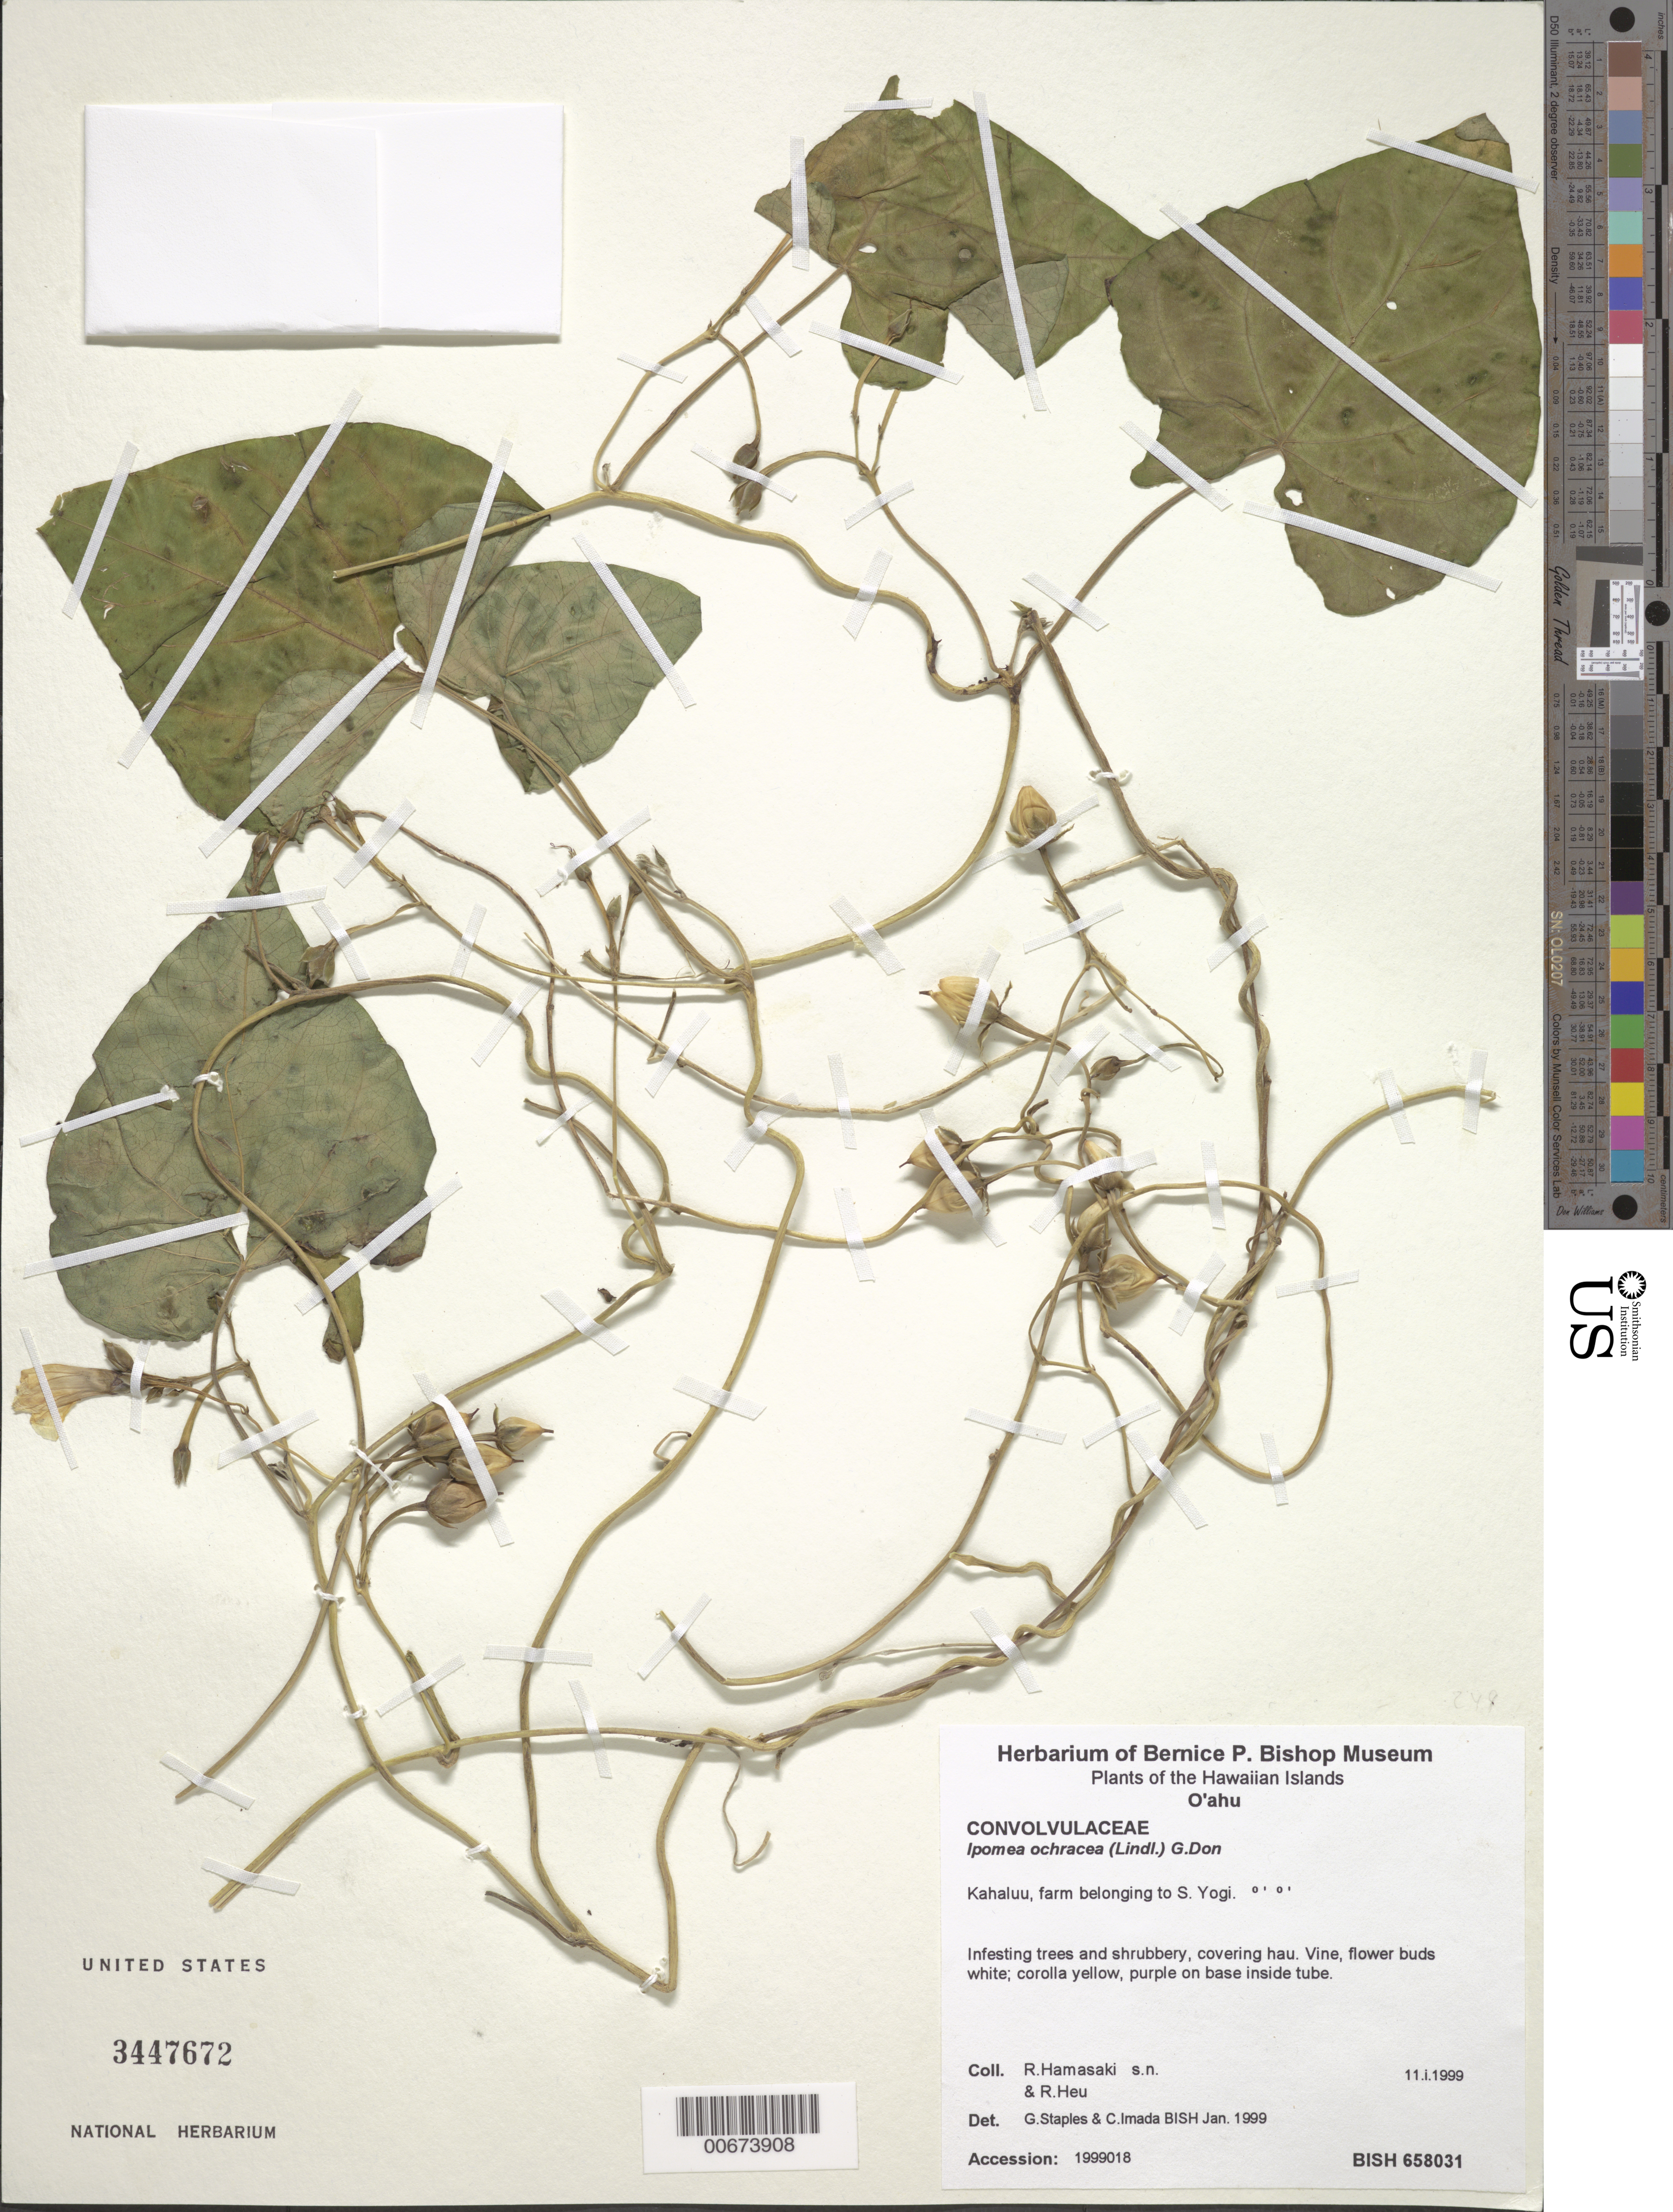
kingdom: Plantae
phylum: Tracheophyta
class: Magnoliopsida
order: Solanales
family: Convolvulaceae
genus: Ipomoea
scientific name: Ipomoea ochracea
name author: (Lindl.) G. Don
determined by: Imada, C.; Staples, G. W.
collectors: R. Hamasaki & R. Heu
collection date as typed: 11 Jan 1999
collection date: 1999-01-11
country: United States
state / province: Hawaii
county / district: Honolulu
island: Oahu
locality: Kahaluu, farm belonging to S. Yogi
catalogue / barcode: US 3447672